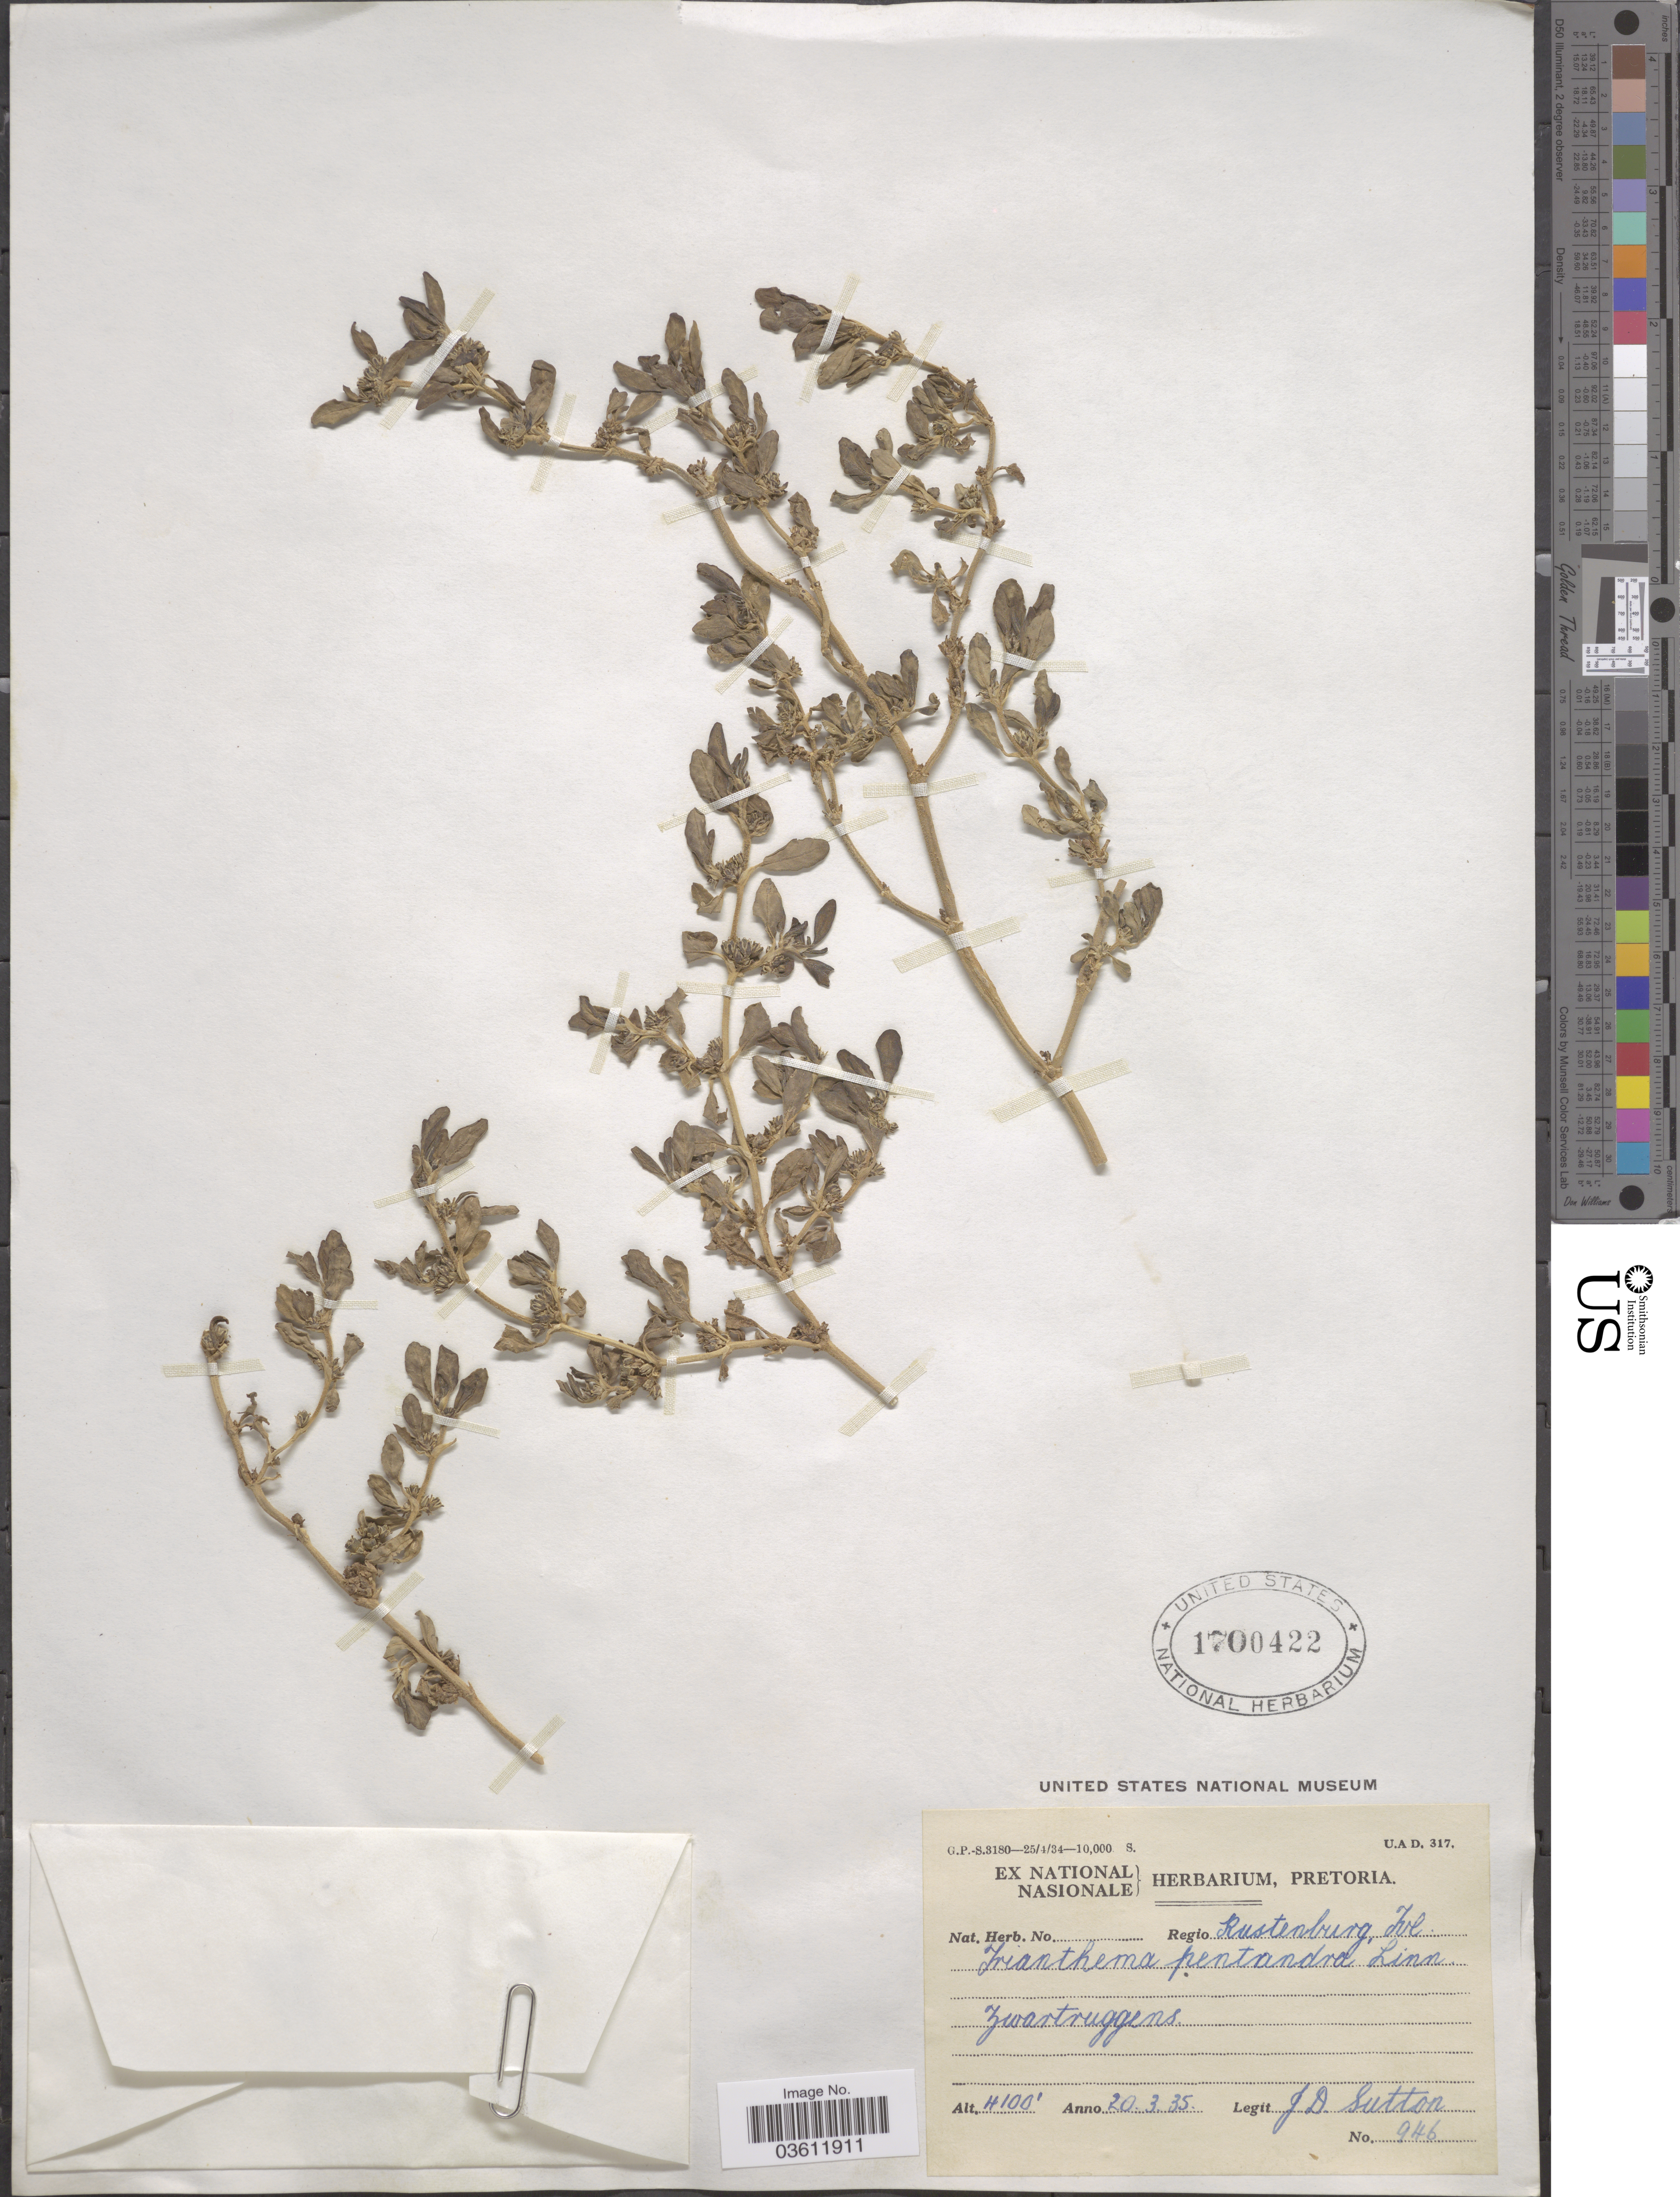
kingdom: Plantae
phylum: Tracheophyta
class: Magnoliopsida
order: Caryophyllales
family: Aizoaceae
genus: Zaleya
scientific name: Zaleya pentandra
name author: (L.) C. Jeffrey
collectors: J. Sutton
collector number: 946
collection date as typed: Transcribed d/m/y: 20/3/35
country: South Africa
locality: Regio Kustenburg, Tvl. Zwartruggens.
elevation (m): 1250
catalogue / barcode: US 1700422